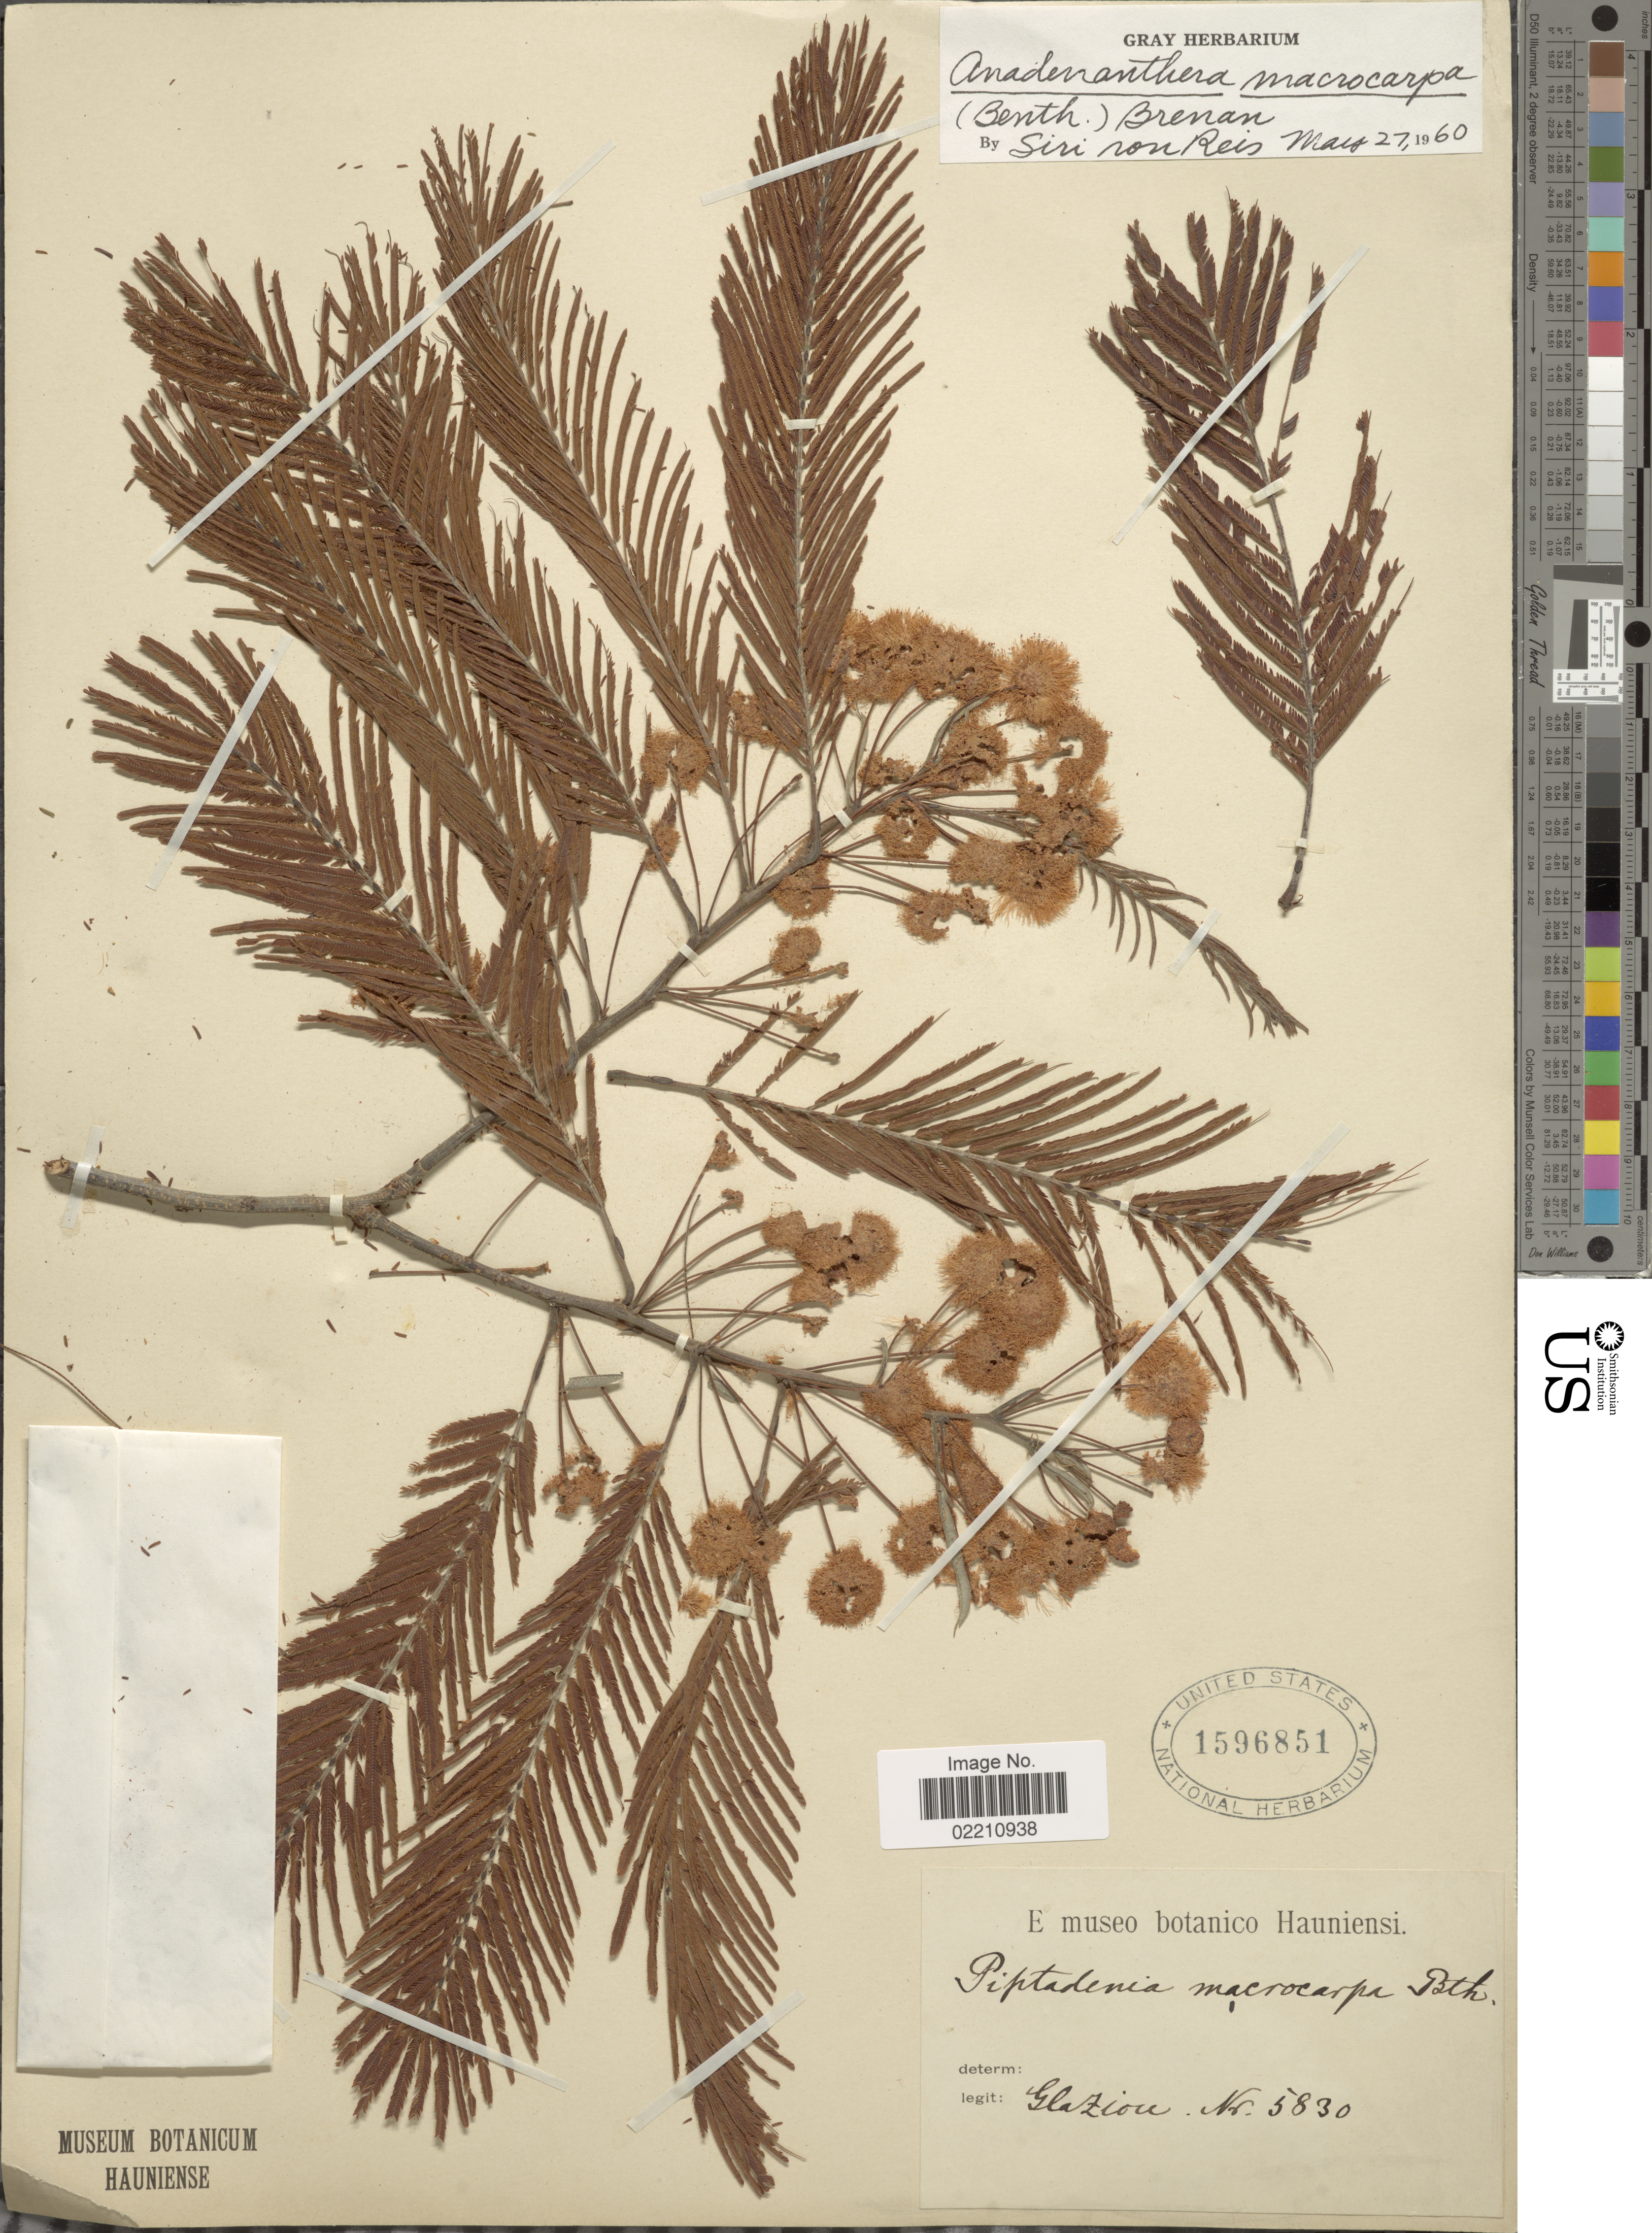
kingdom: Plantae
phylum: Tracheophyta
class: Magnoliopsida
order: Fabales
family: Fabaceae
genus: Anadenanthera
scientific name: Anadenanthera macrocarpa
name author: (Benth.) Brenan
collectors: A. F. M. Glaziou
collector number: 5830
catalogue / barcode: US 1596851